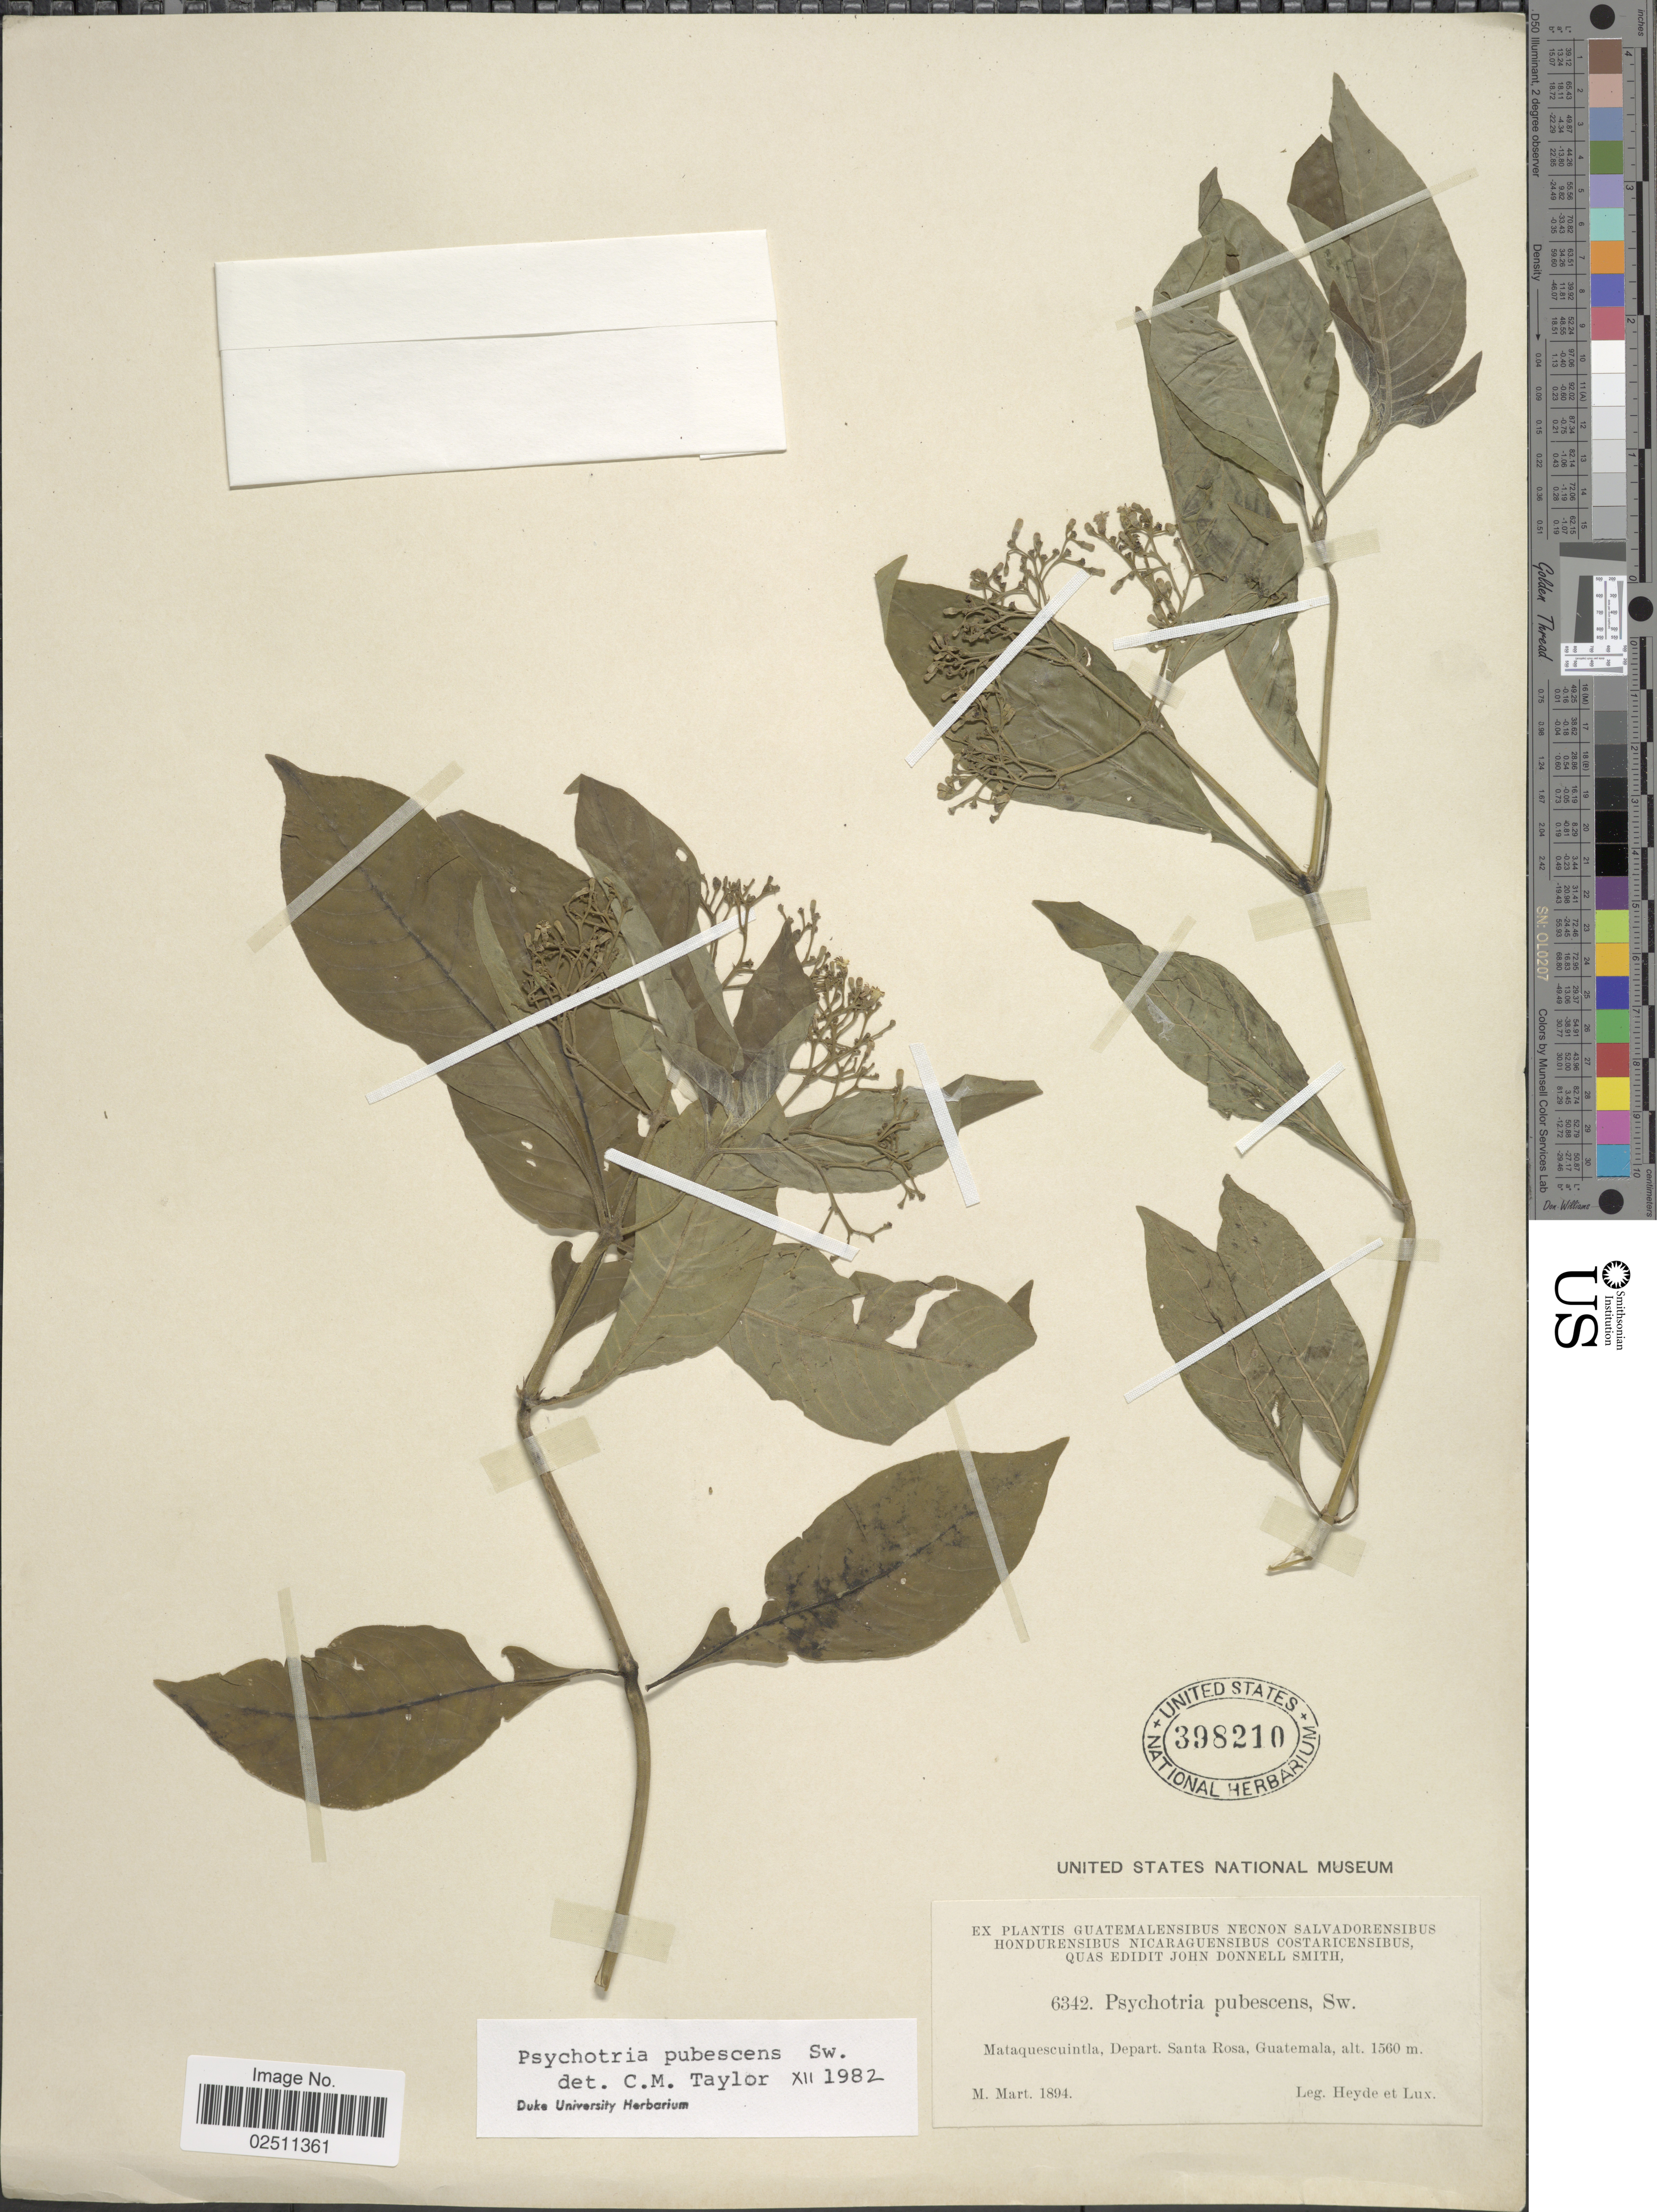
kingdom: Plantae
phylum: Tracheophyta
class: Magnoliopsida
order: Gentianales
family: Rubiaceae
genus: Psychotria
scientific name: Psychotria pubescens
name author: Sw.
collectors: Heyde & Lux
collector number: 6342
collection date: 1894-03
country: Guatemala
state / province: Santa Rosa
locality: Mataquescuintla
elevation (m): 1560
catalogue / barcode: US 398210